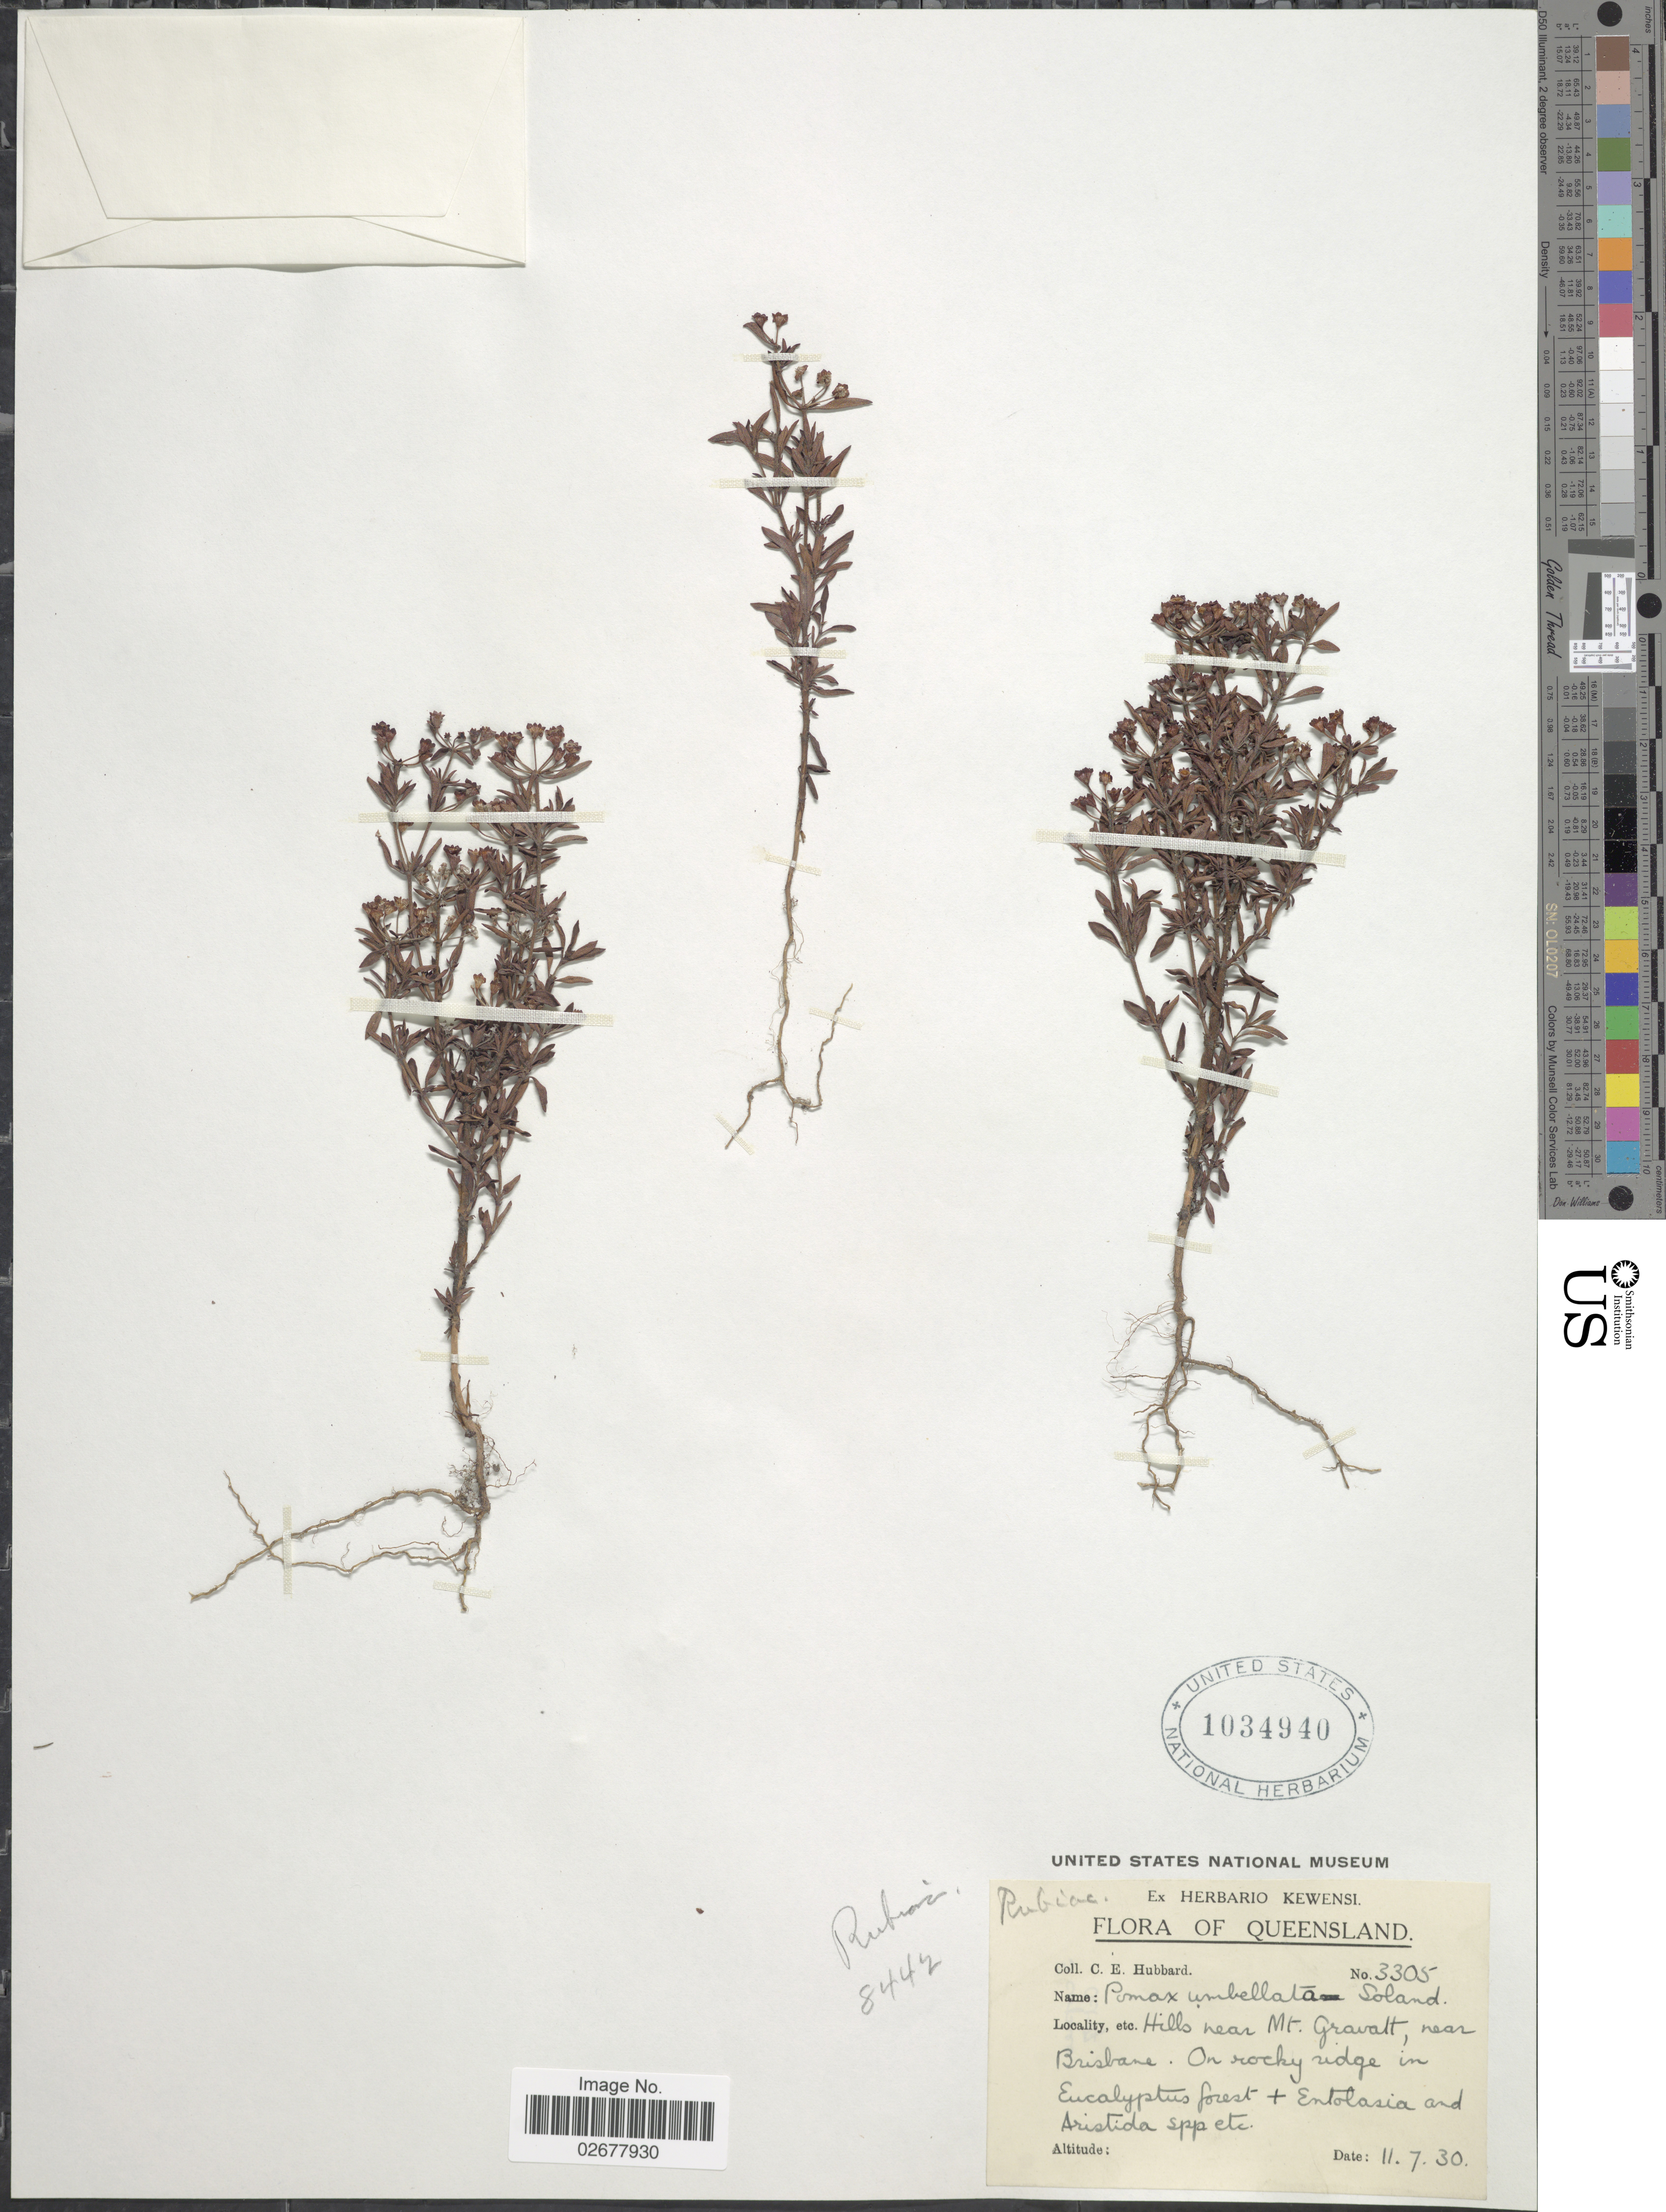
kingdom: Plantae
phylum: Tracheophyta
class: Magnoliopsida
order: Gentianales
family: Rubiaceae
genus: Pomax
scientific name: Pomax umbellata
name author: (Gaertn.) Sol. ex A. Rich.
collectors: C. E. Hubbard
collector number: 3305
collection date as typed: Transcribed d/m/y: 11/7/30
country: Australia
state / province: Queensland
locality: Hills near Mt Gravalt, near brisbane. On rocky ridge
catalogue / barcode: US 1034940